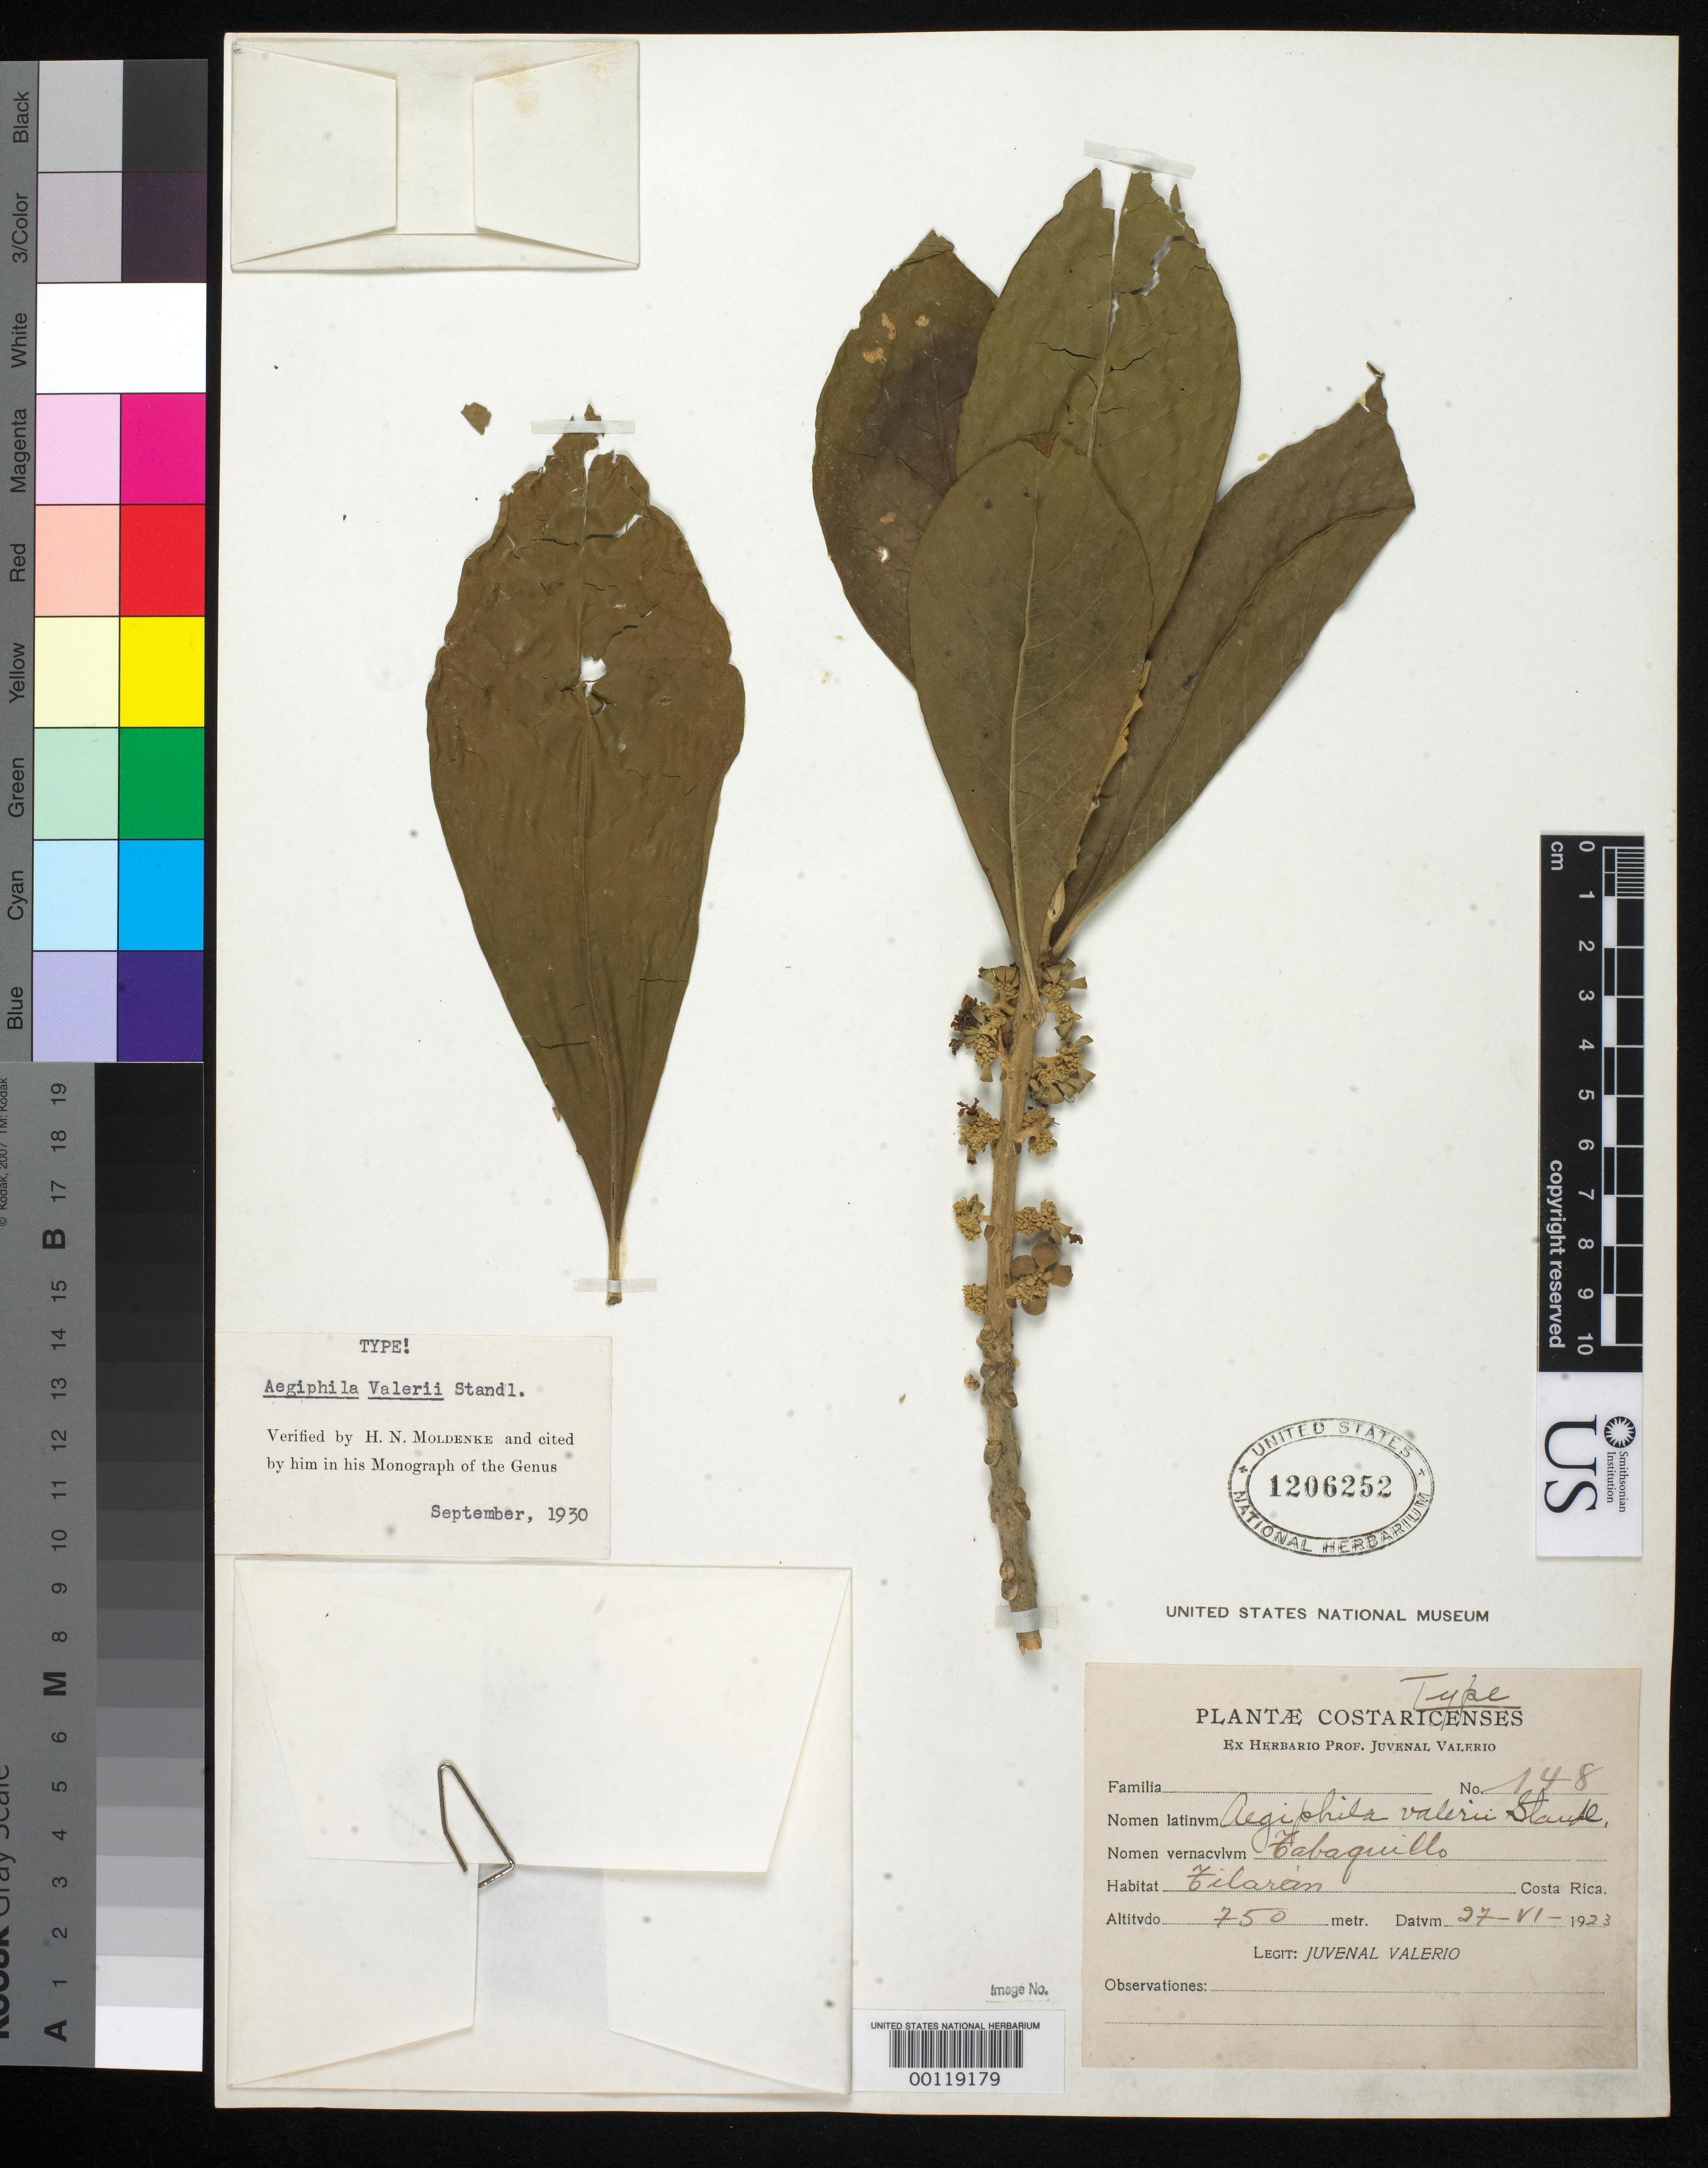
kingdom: Plantae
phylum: Tracheophyta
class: Magnoliopsida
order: Lamiales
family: Lamiaceae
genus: Aegiphila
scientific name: Aegiphila valerii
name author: Standl.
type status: Holotype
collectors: J. Valerio R.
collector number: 148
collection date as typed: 27 Jun 1923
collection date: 1923-06-27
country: Costa Rica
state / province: Guanacaste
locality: Tilaran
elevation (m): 750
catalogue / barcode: US 1206252